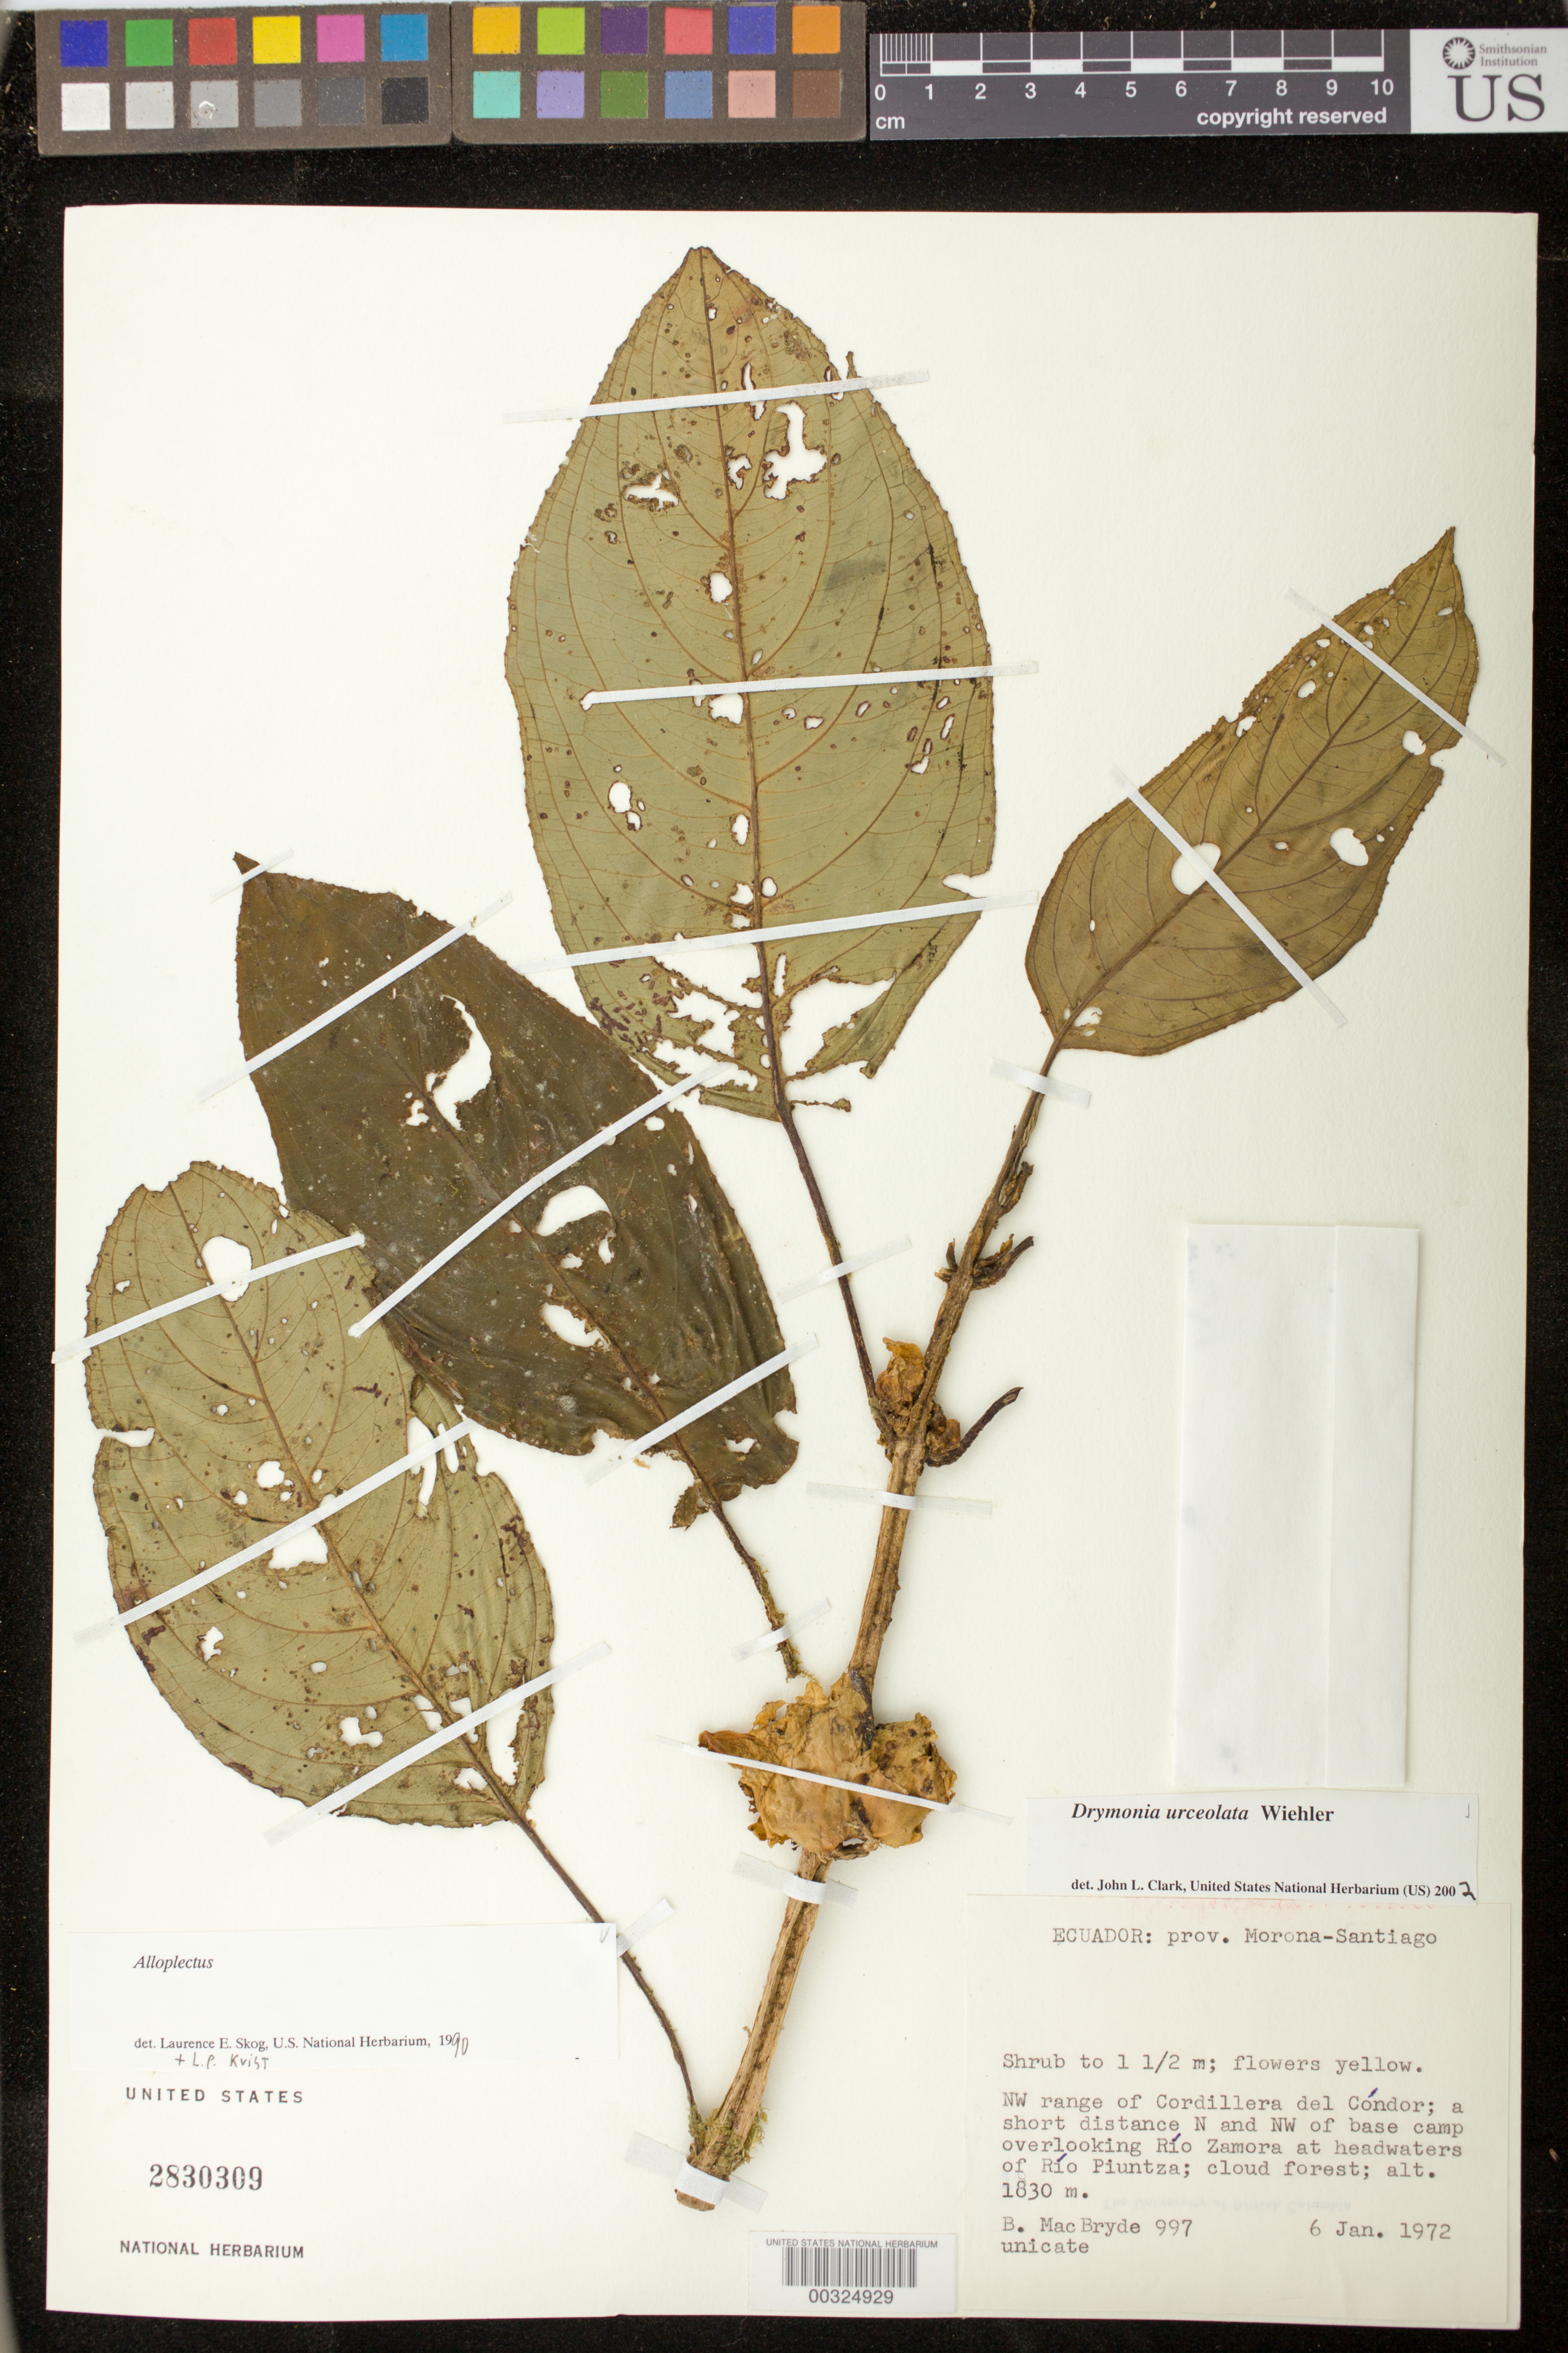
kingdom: Plantae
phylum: Tracheophyta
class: Magnoliopsida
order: Lamiales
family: Gesneriaceae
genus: Drymonia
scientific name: Drymonia urceolata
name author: Wiehler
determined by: Clark, J. L., (SEL), The Marie Selby Botanical Garden (UNITED STATES)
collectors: B. MacBryde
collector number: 997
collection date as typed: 06 Jan 1972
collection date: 1972-01-06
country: Ecuador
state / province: Morona-Santiago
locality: NW range of Cordillera del Cóndor; a short distance N and NW of base camp overlooking Río Zamora at headwaters of Río Piuntza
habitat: Cloud forest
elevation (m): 1830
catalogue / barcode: US 2830309